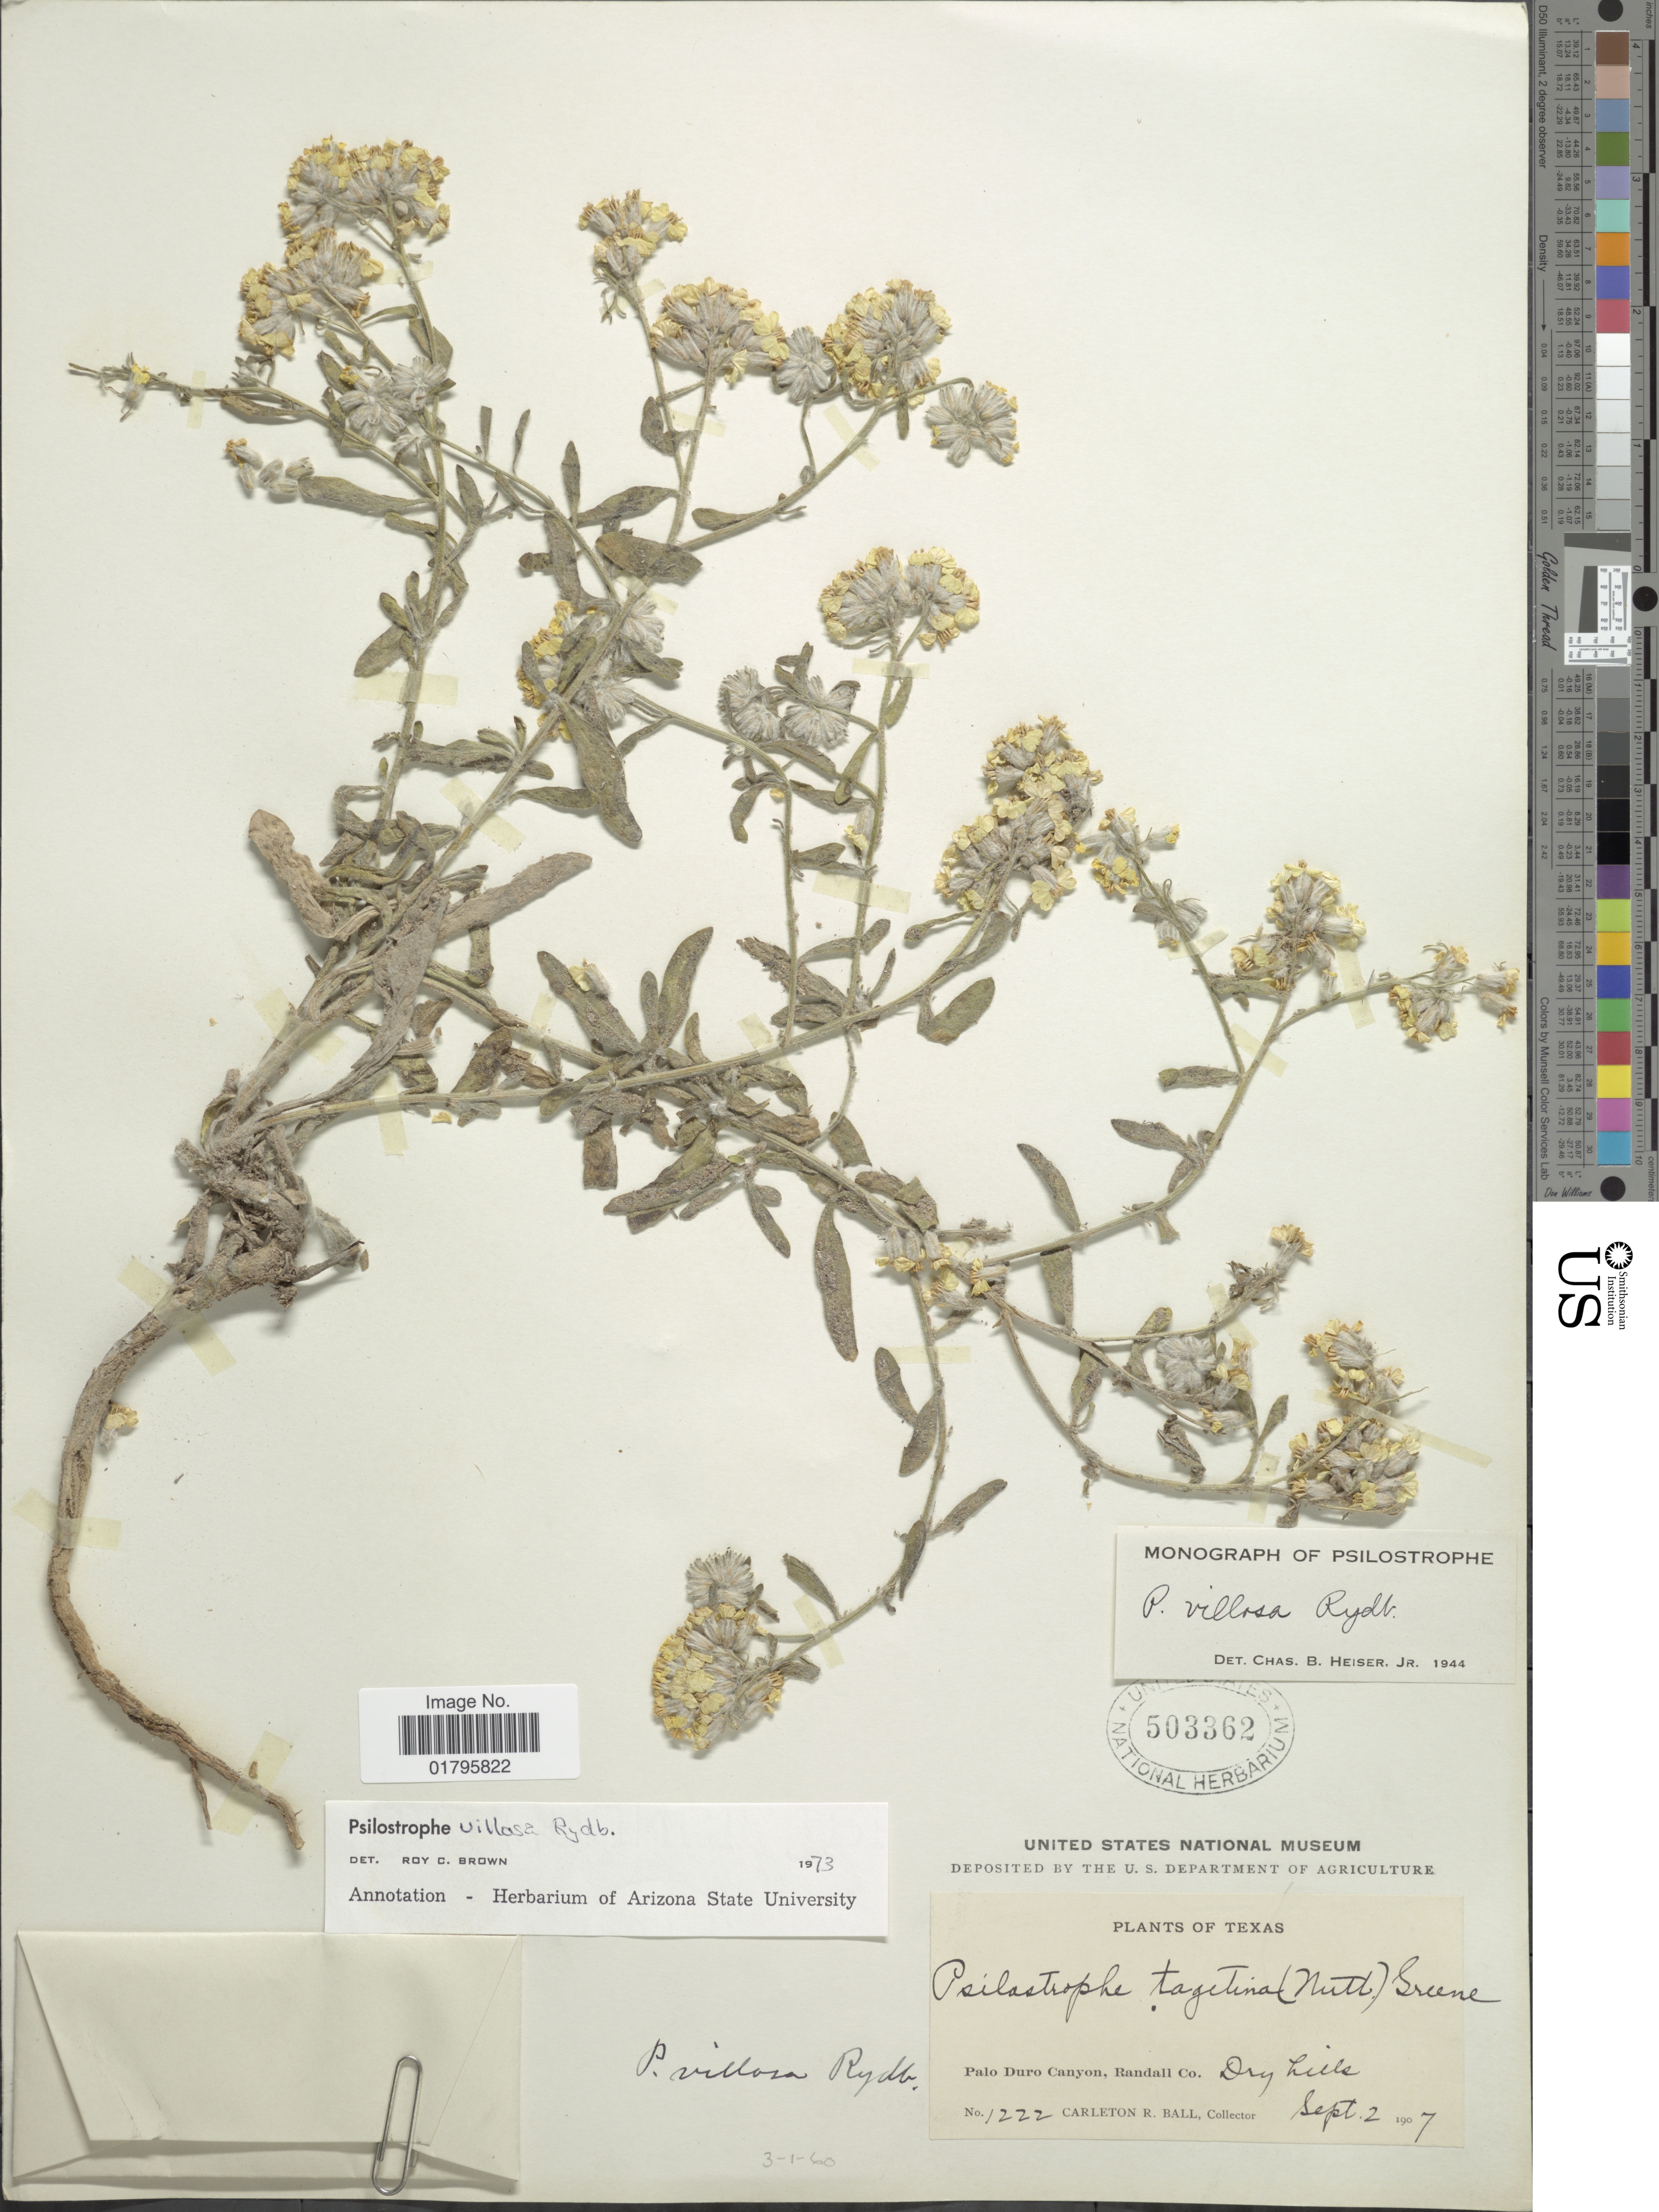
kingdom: Plantae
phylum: Tracheophyta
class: Magnoliopsida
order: Asterales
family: Asteraceae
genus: Psilostrophe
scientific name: Psilostrophe villosa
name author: Rydb. ex Britton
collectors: C. R. Ball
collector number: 1222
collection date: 1907-09-02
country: United States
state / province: Texas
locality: Palo Duro Canyon, Randall Co.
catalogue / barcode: US 503362